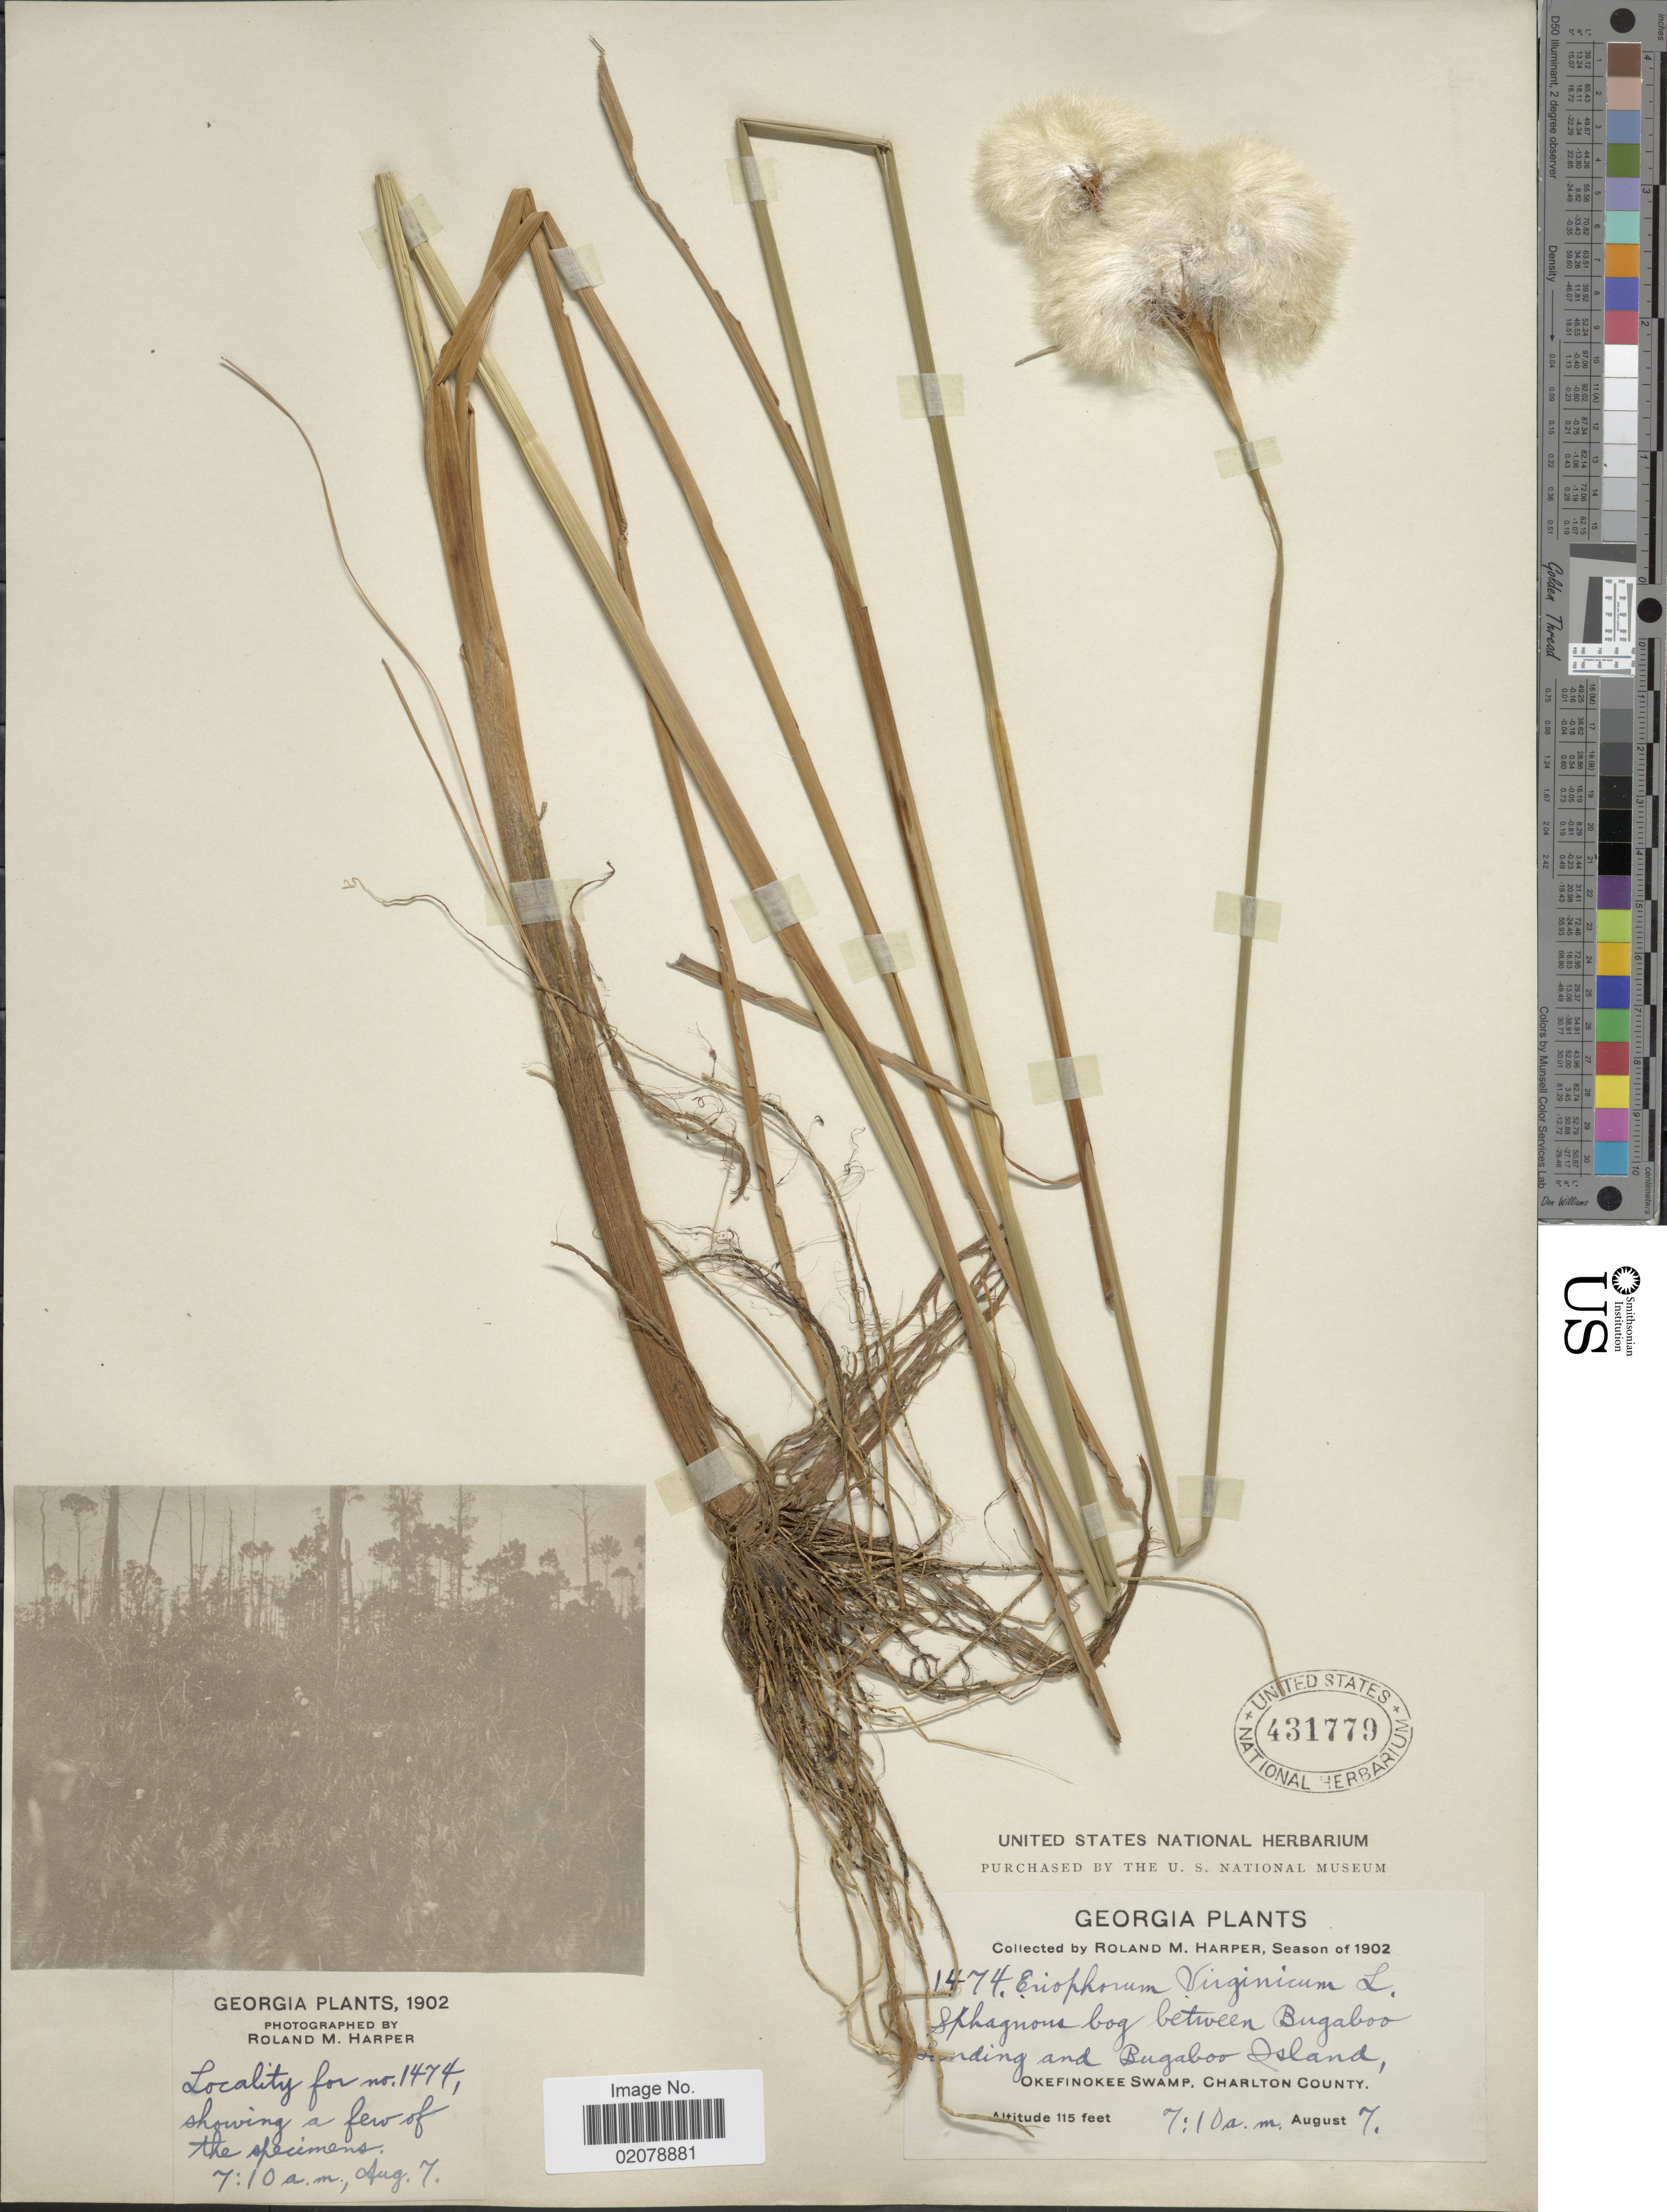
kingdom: Plantae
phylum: Tracheophyta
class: Liliopsida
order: Poales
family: Cyperaceae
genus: Eriophorum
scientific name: Eriophorum virginicum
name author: L.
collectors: R. M. Harper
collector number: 1474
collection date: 1902-08-07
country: United States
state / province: Georgia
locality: Between Bugaboo Landing and Bugaboo Island, Okefinokee Swamp, Charlton County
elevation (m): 35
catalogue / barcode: US 431779